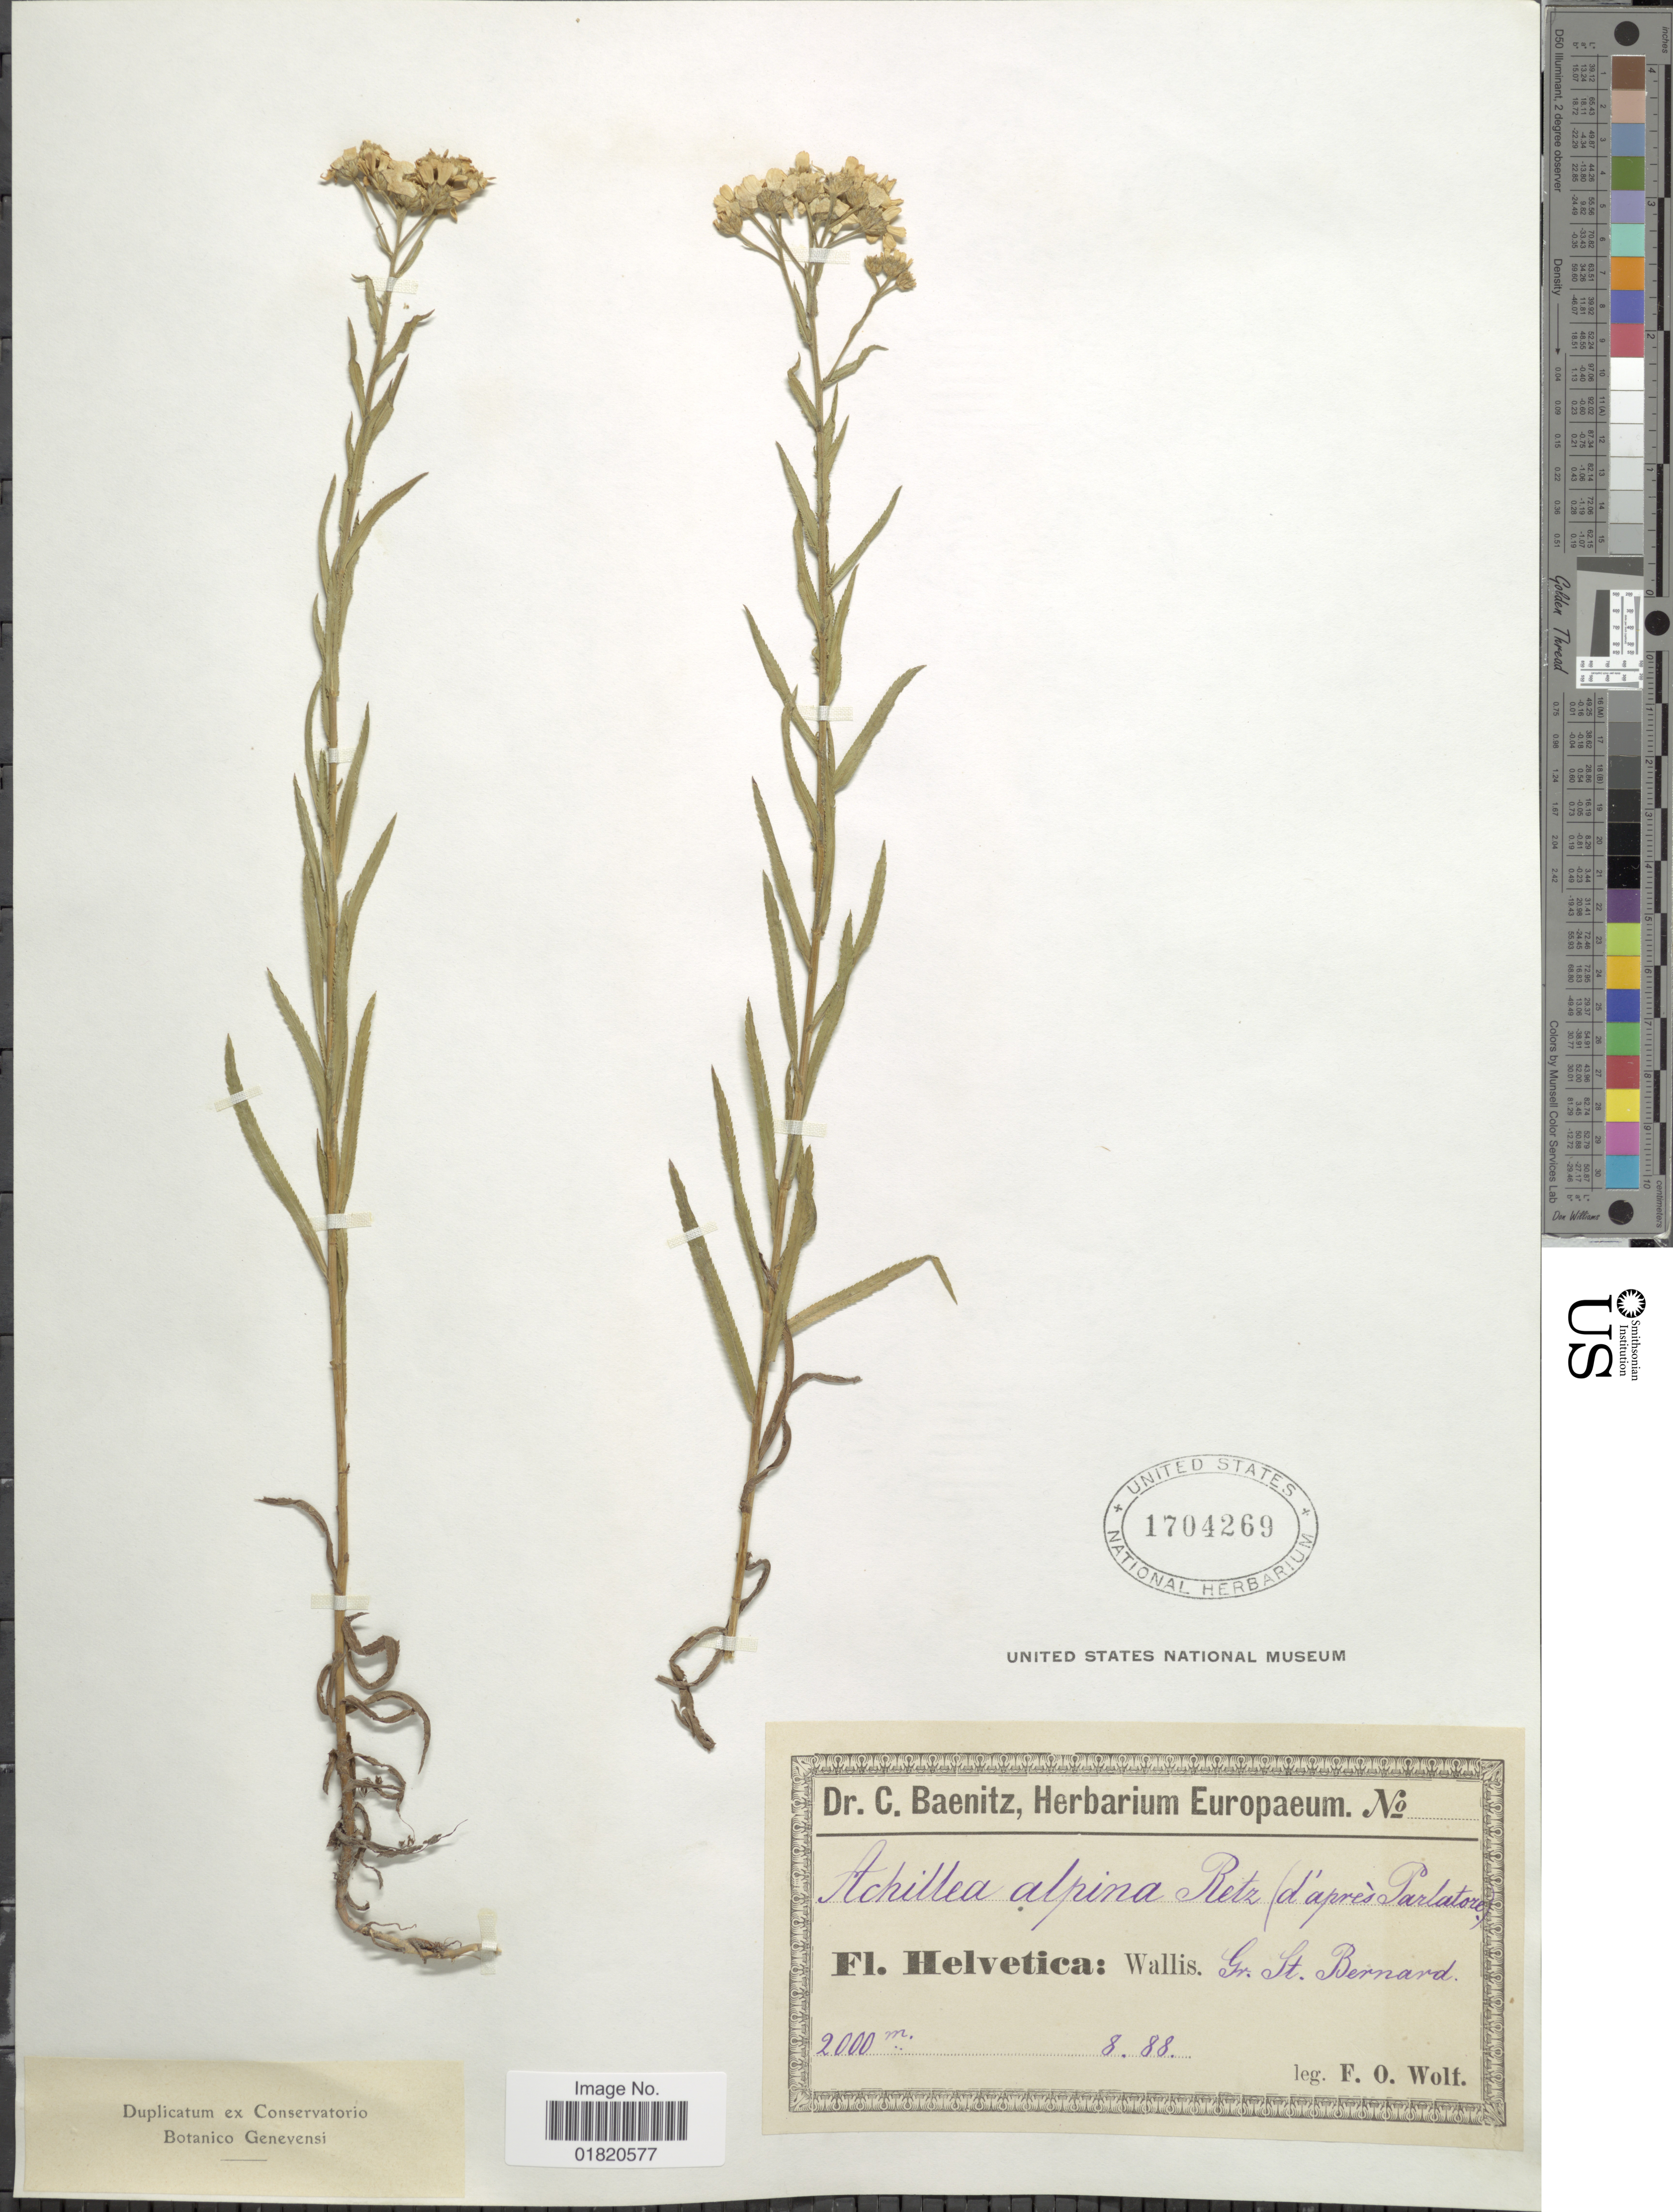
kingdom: Plantae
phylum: Tracheophyta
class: Magnoliopsida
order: Asterales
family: Asteraceae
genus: Achillea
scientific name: Achillea alpina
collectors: F. Wolf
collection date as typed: Transcribed d/m/y: /8/88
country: Switzerland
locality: Helvetica: Wallis. Gr. St. Bernard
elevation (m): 2000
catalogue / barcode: US 1704269